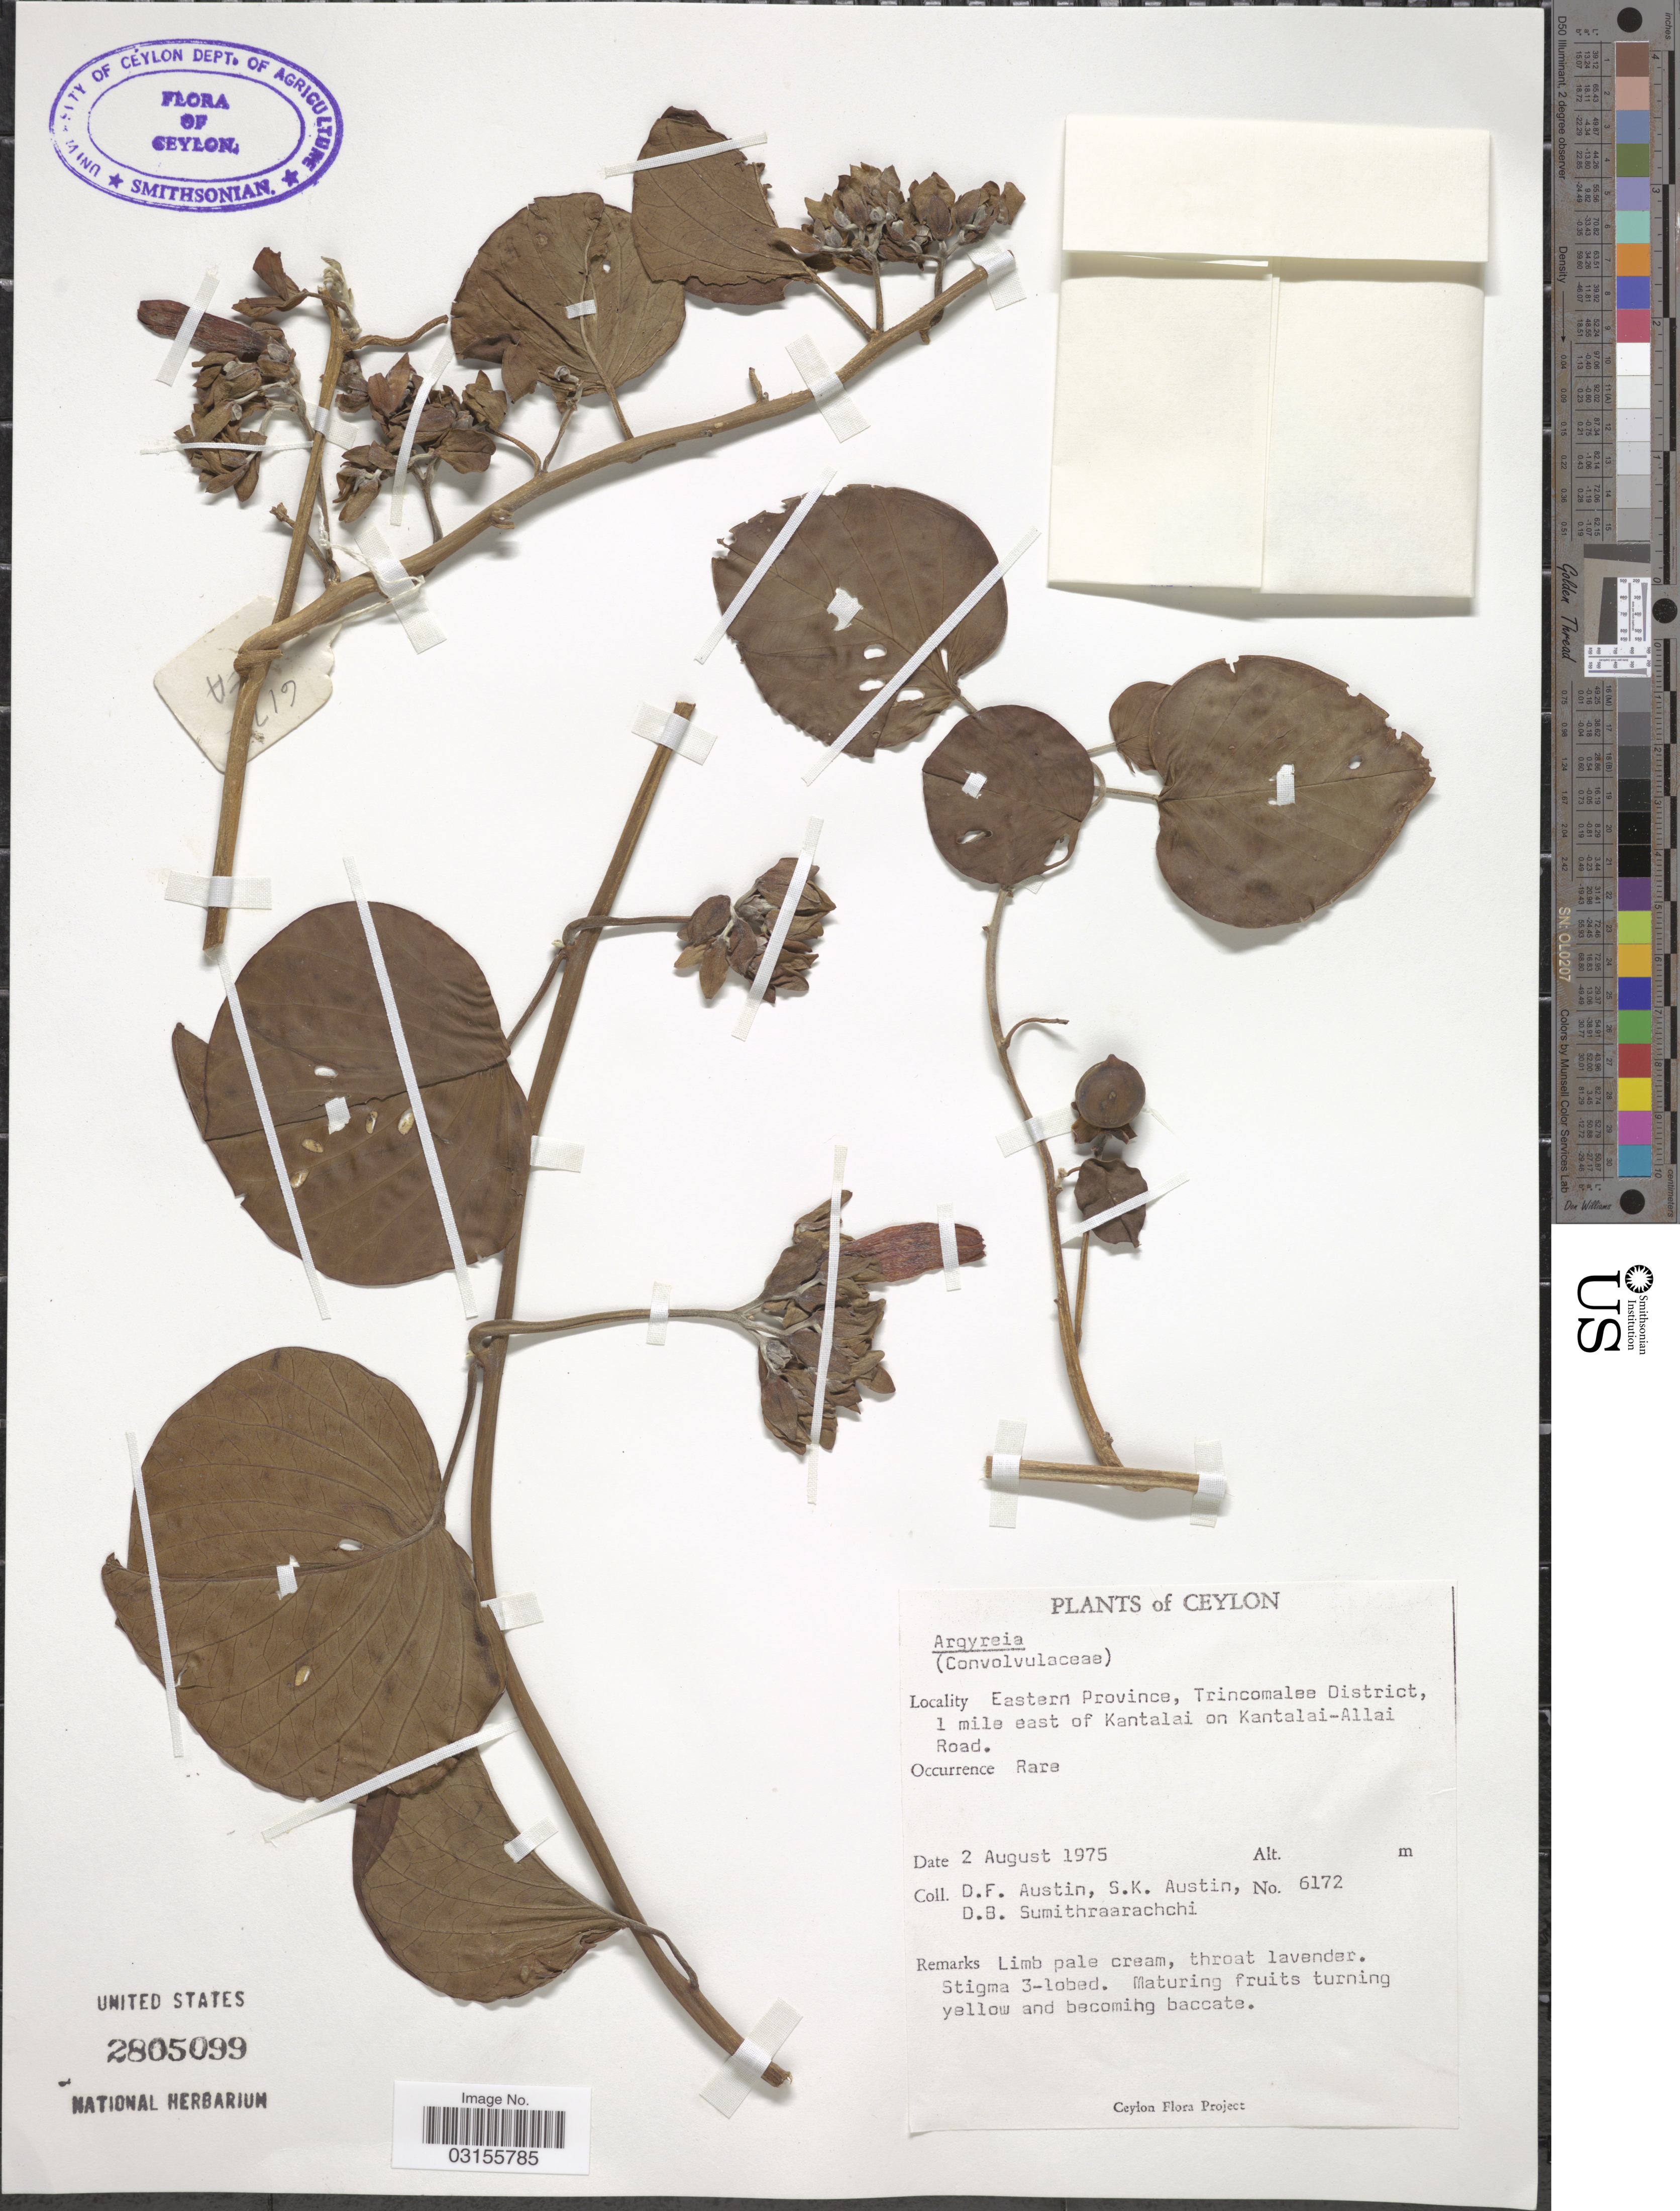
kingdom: Plantae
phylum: Tracheophyta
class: Magnoliopsida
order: Solanales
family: Convolvulaceae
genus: Argyreia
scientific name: Argyreia sp.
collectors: D. Austin, S. Austin & D. B. Sumithraarachchi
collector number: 6172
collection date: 1975-08-02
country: Sri Lanka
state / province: Eastern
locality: Ceylon. Trincomalee District, 1 mile east of Kantalai on Kantalai-Allai Road.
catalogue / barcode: US 2805099